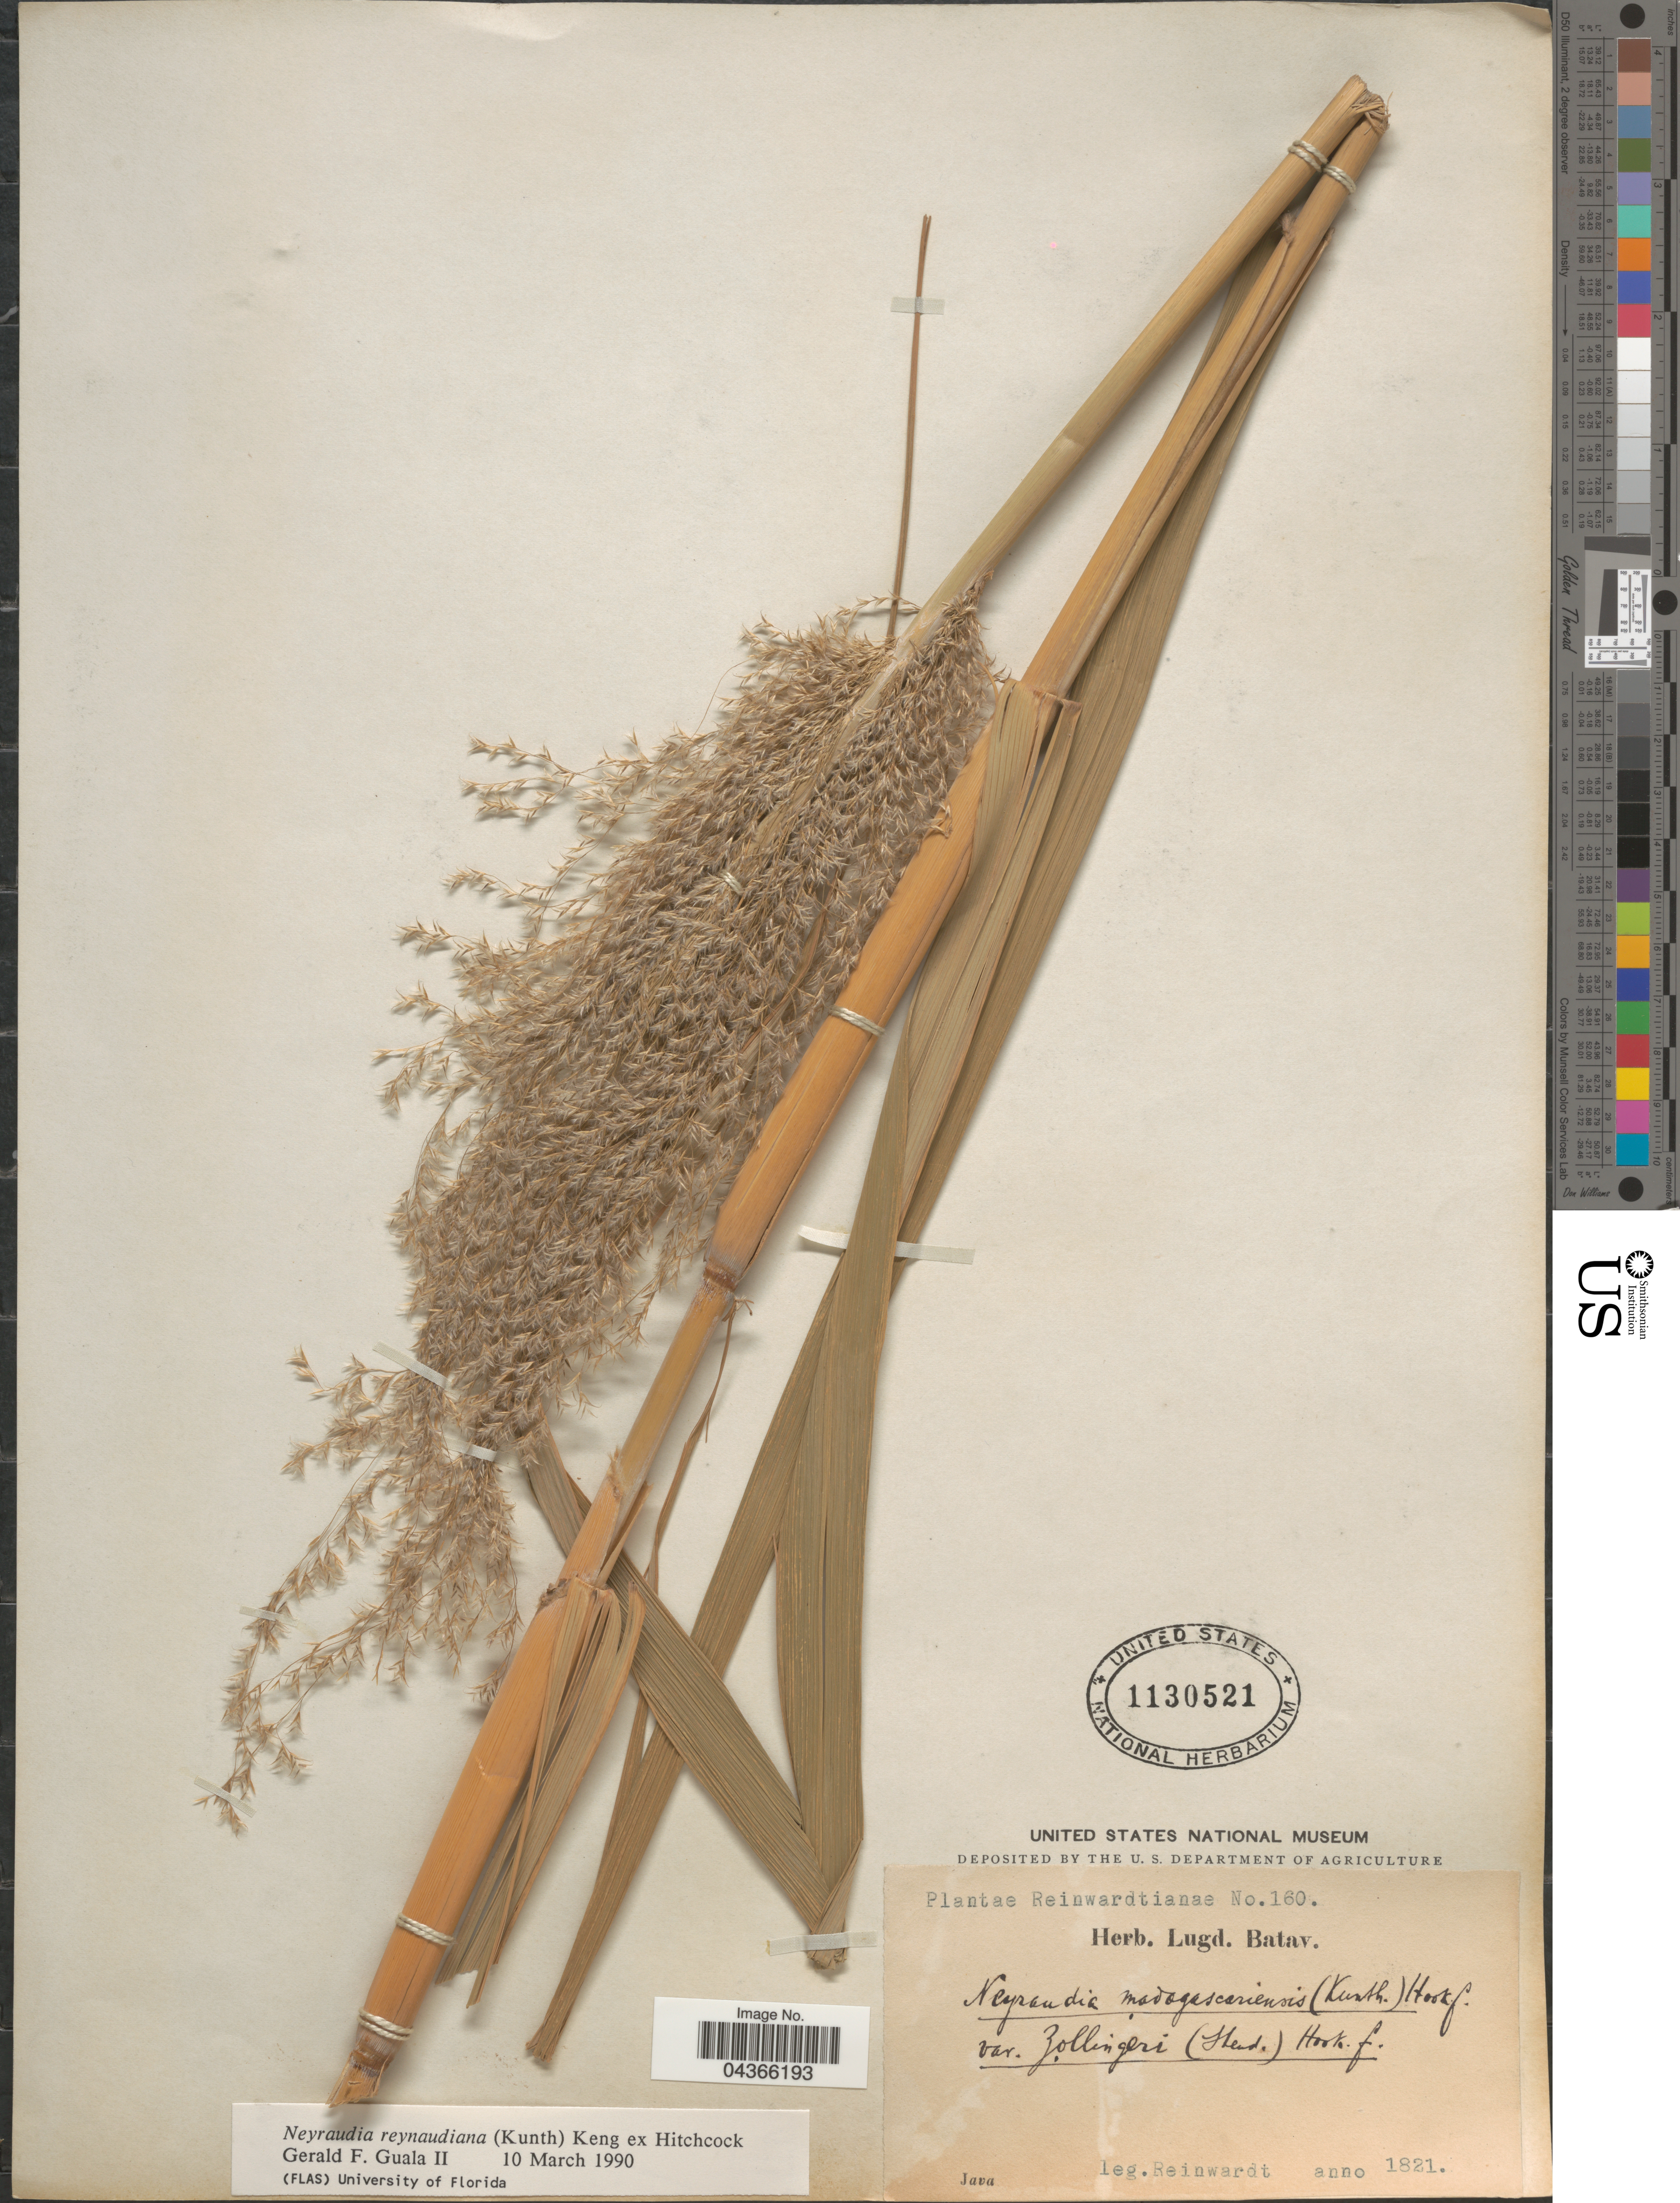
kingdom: Plantae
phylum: Tracheophyta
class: Liliopsida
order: Poales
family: Poaceae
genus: Neyraudia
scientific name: Neyraudia reynaudiana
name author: (Kunth) Keng ex Hitchc.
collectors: C. G. C. Reinwardt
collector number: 160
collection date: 1821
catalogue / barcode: US 1130521